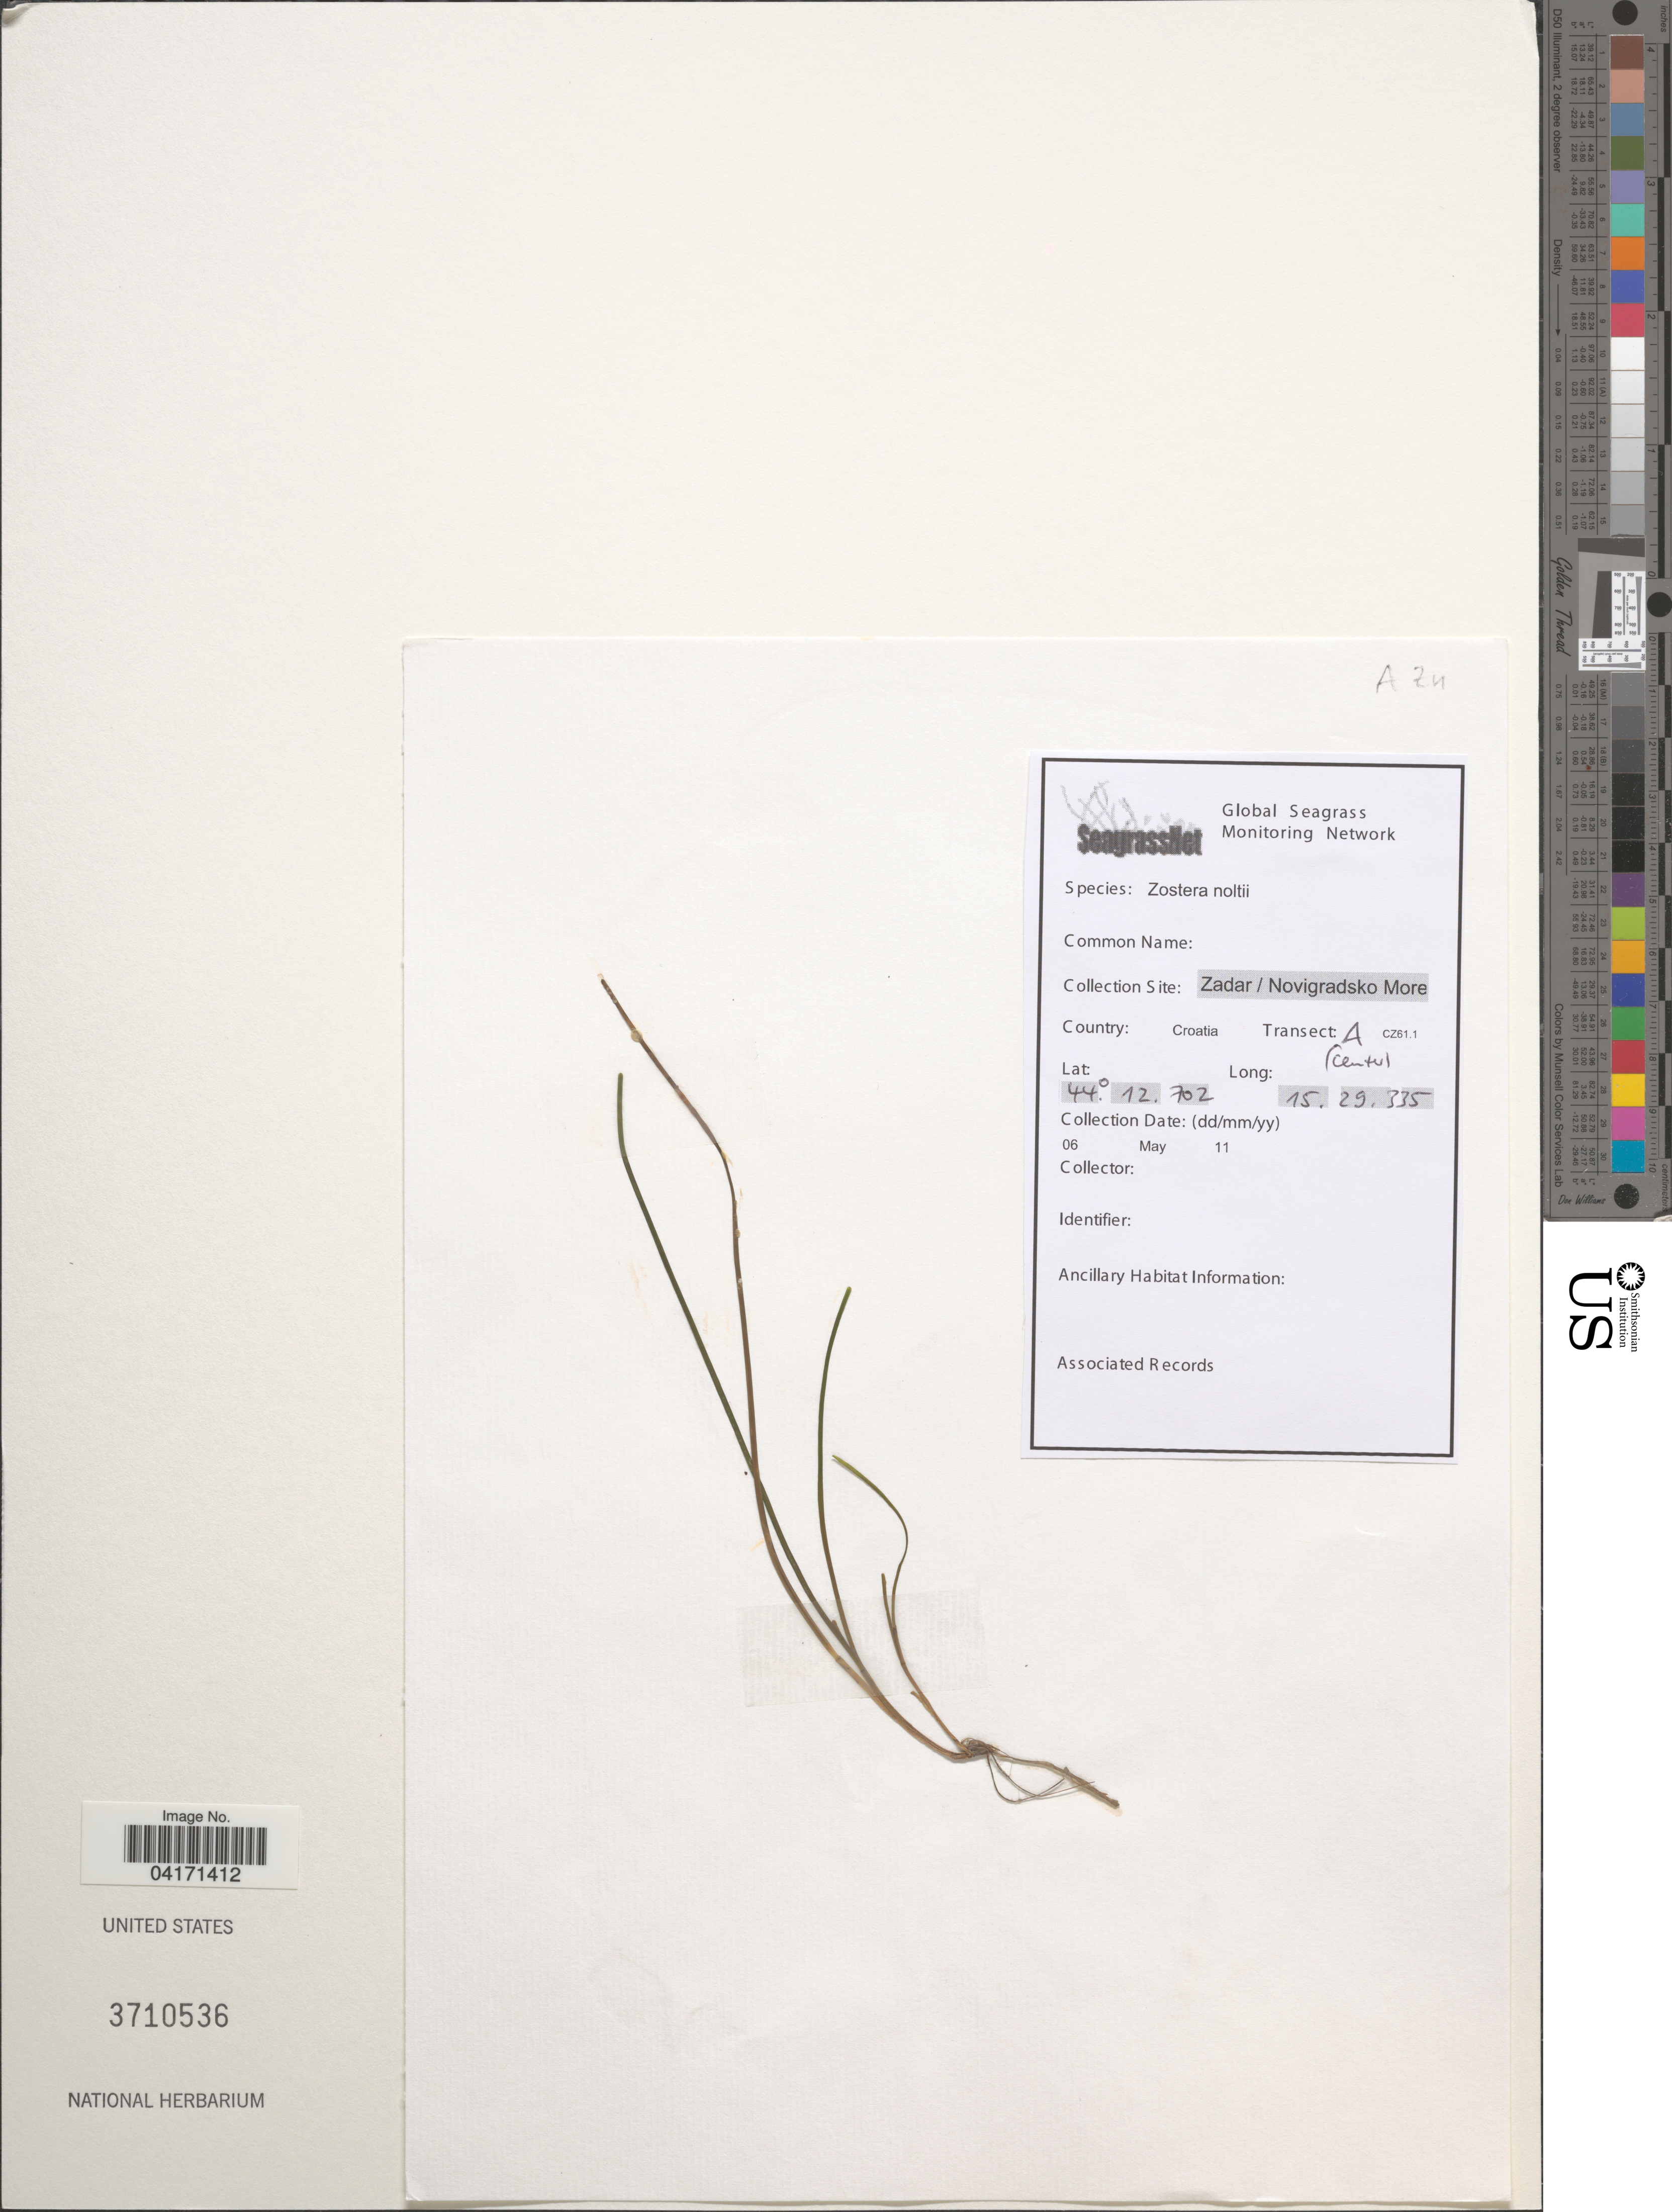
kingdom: Plantae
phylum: Tracheophyta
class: Liliopsida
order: Alismatales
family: Zosteraceae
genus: Zostera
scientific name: Zostera noltii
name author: Hornem.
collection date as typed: Transcribed d/m/y: 6/5/11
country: Croatia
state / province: Zadar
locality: Novigradsko More. Transect: A CZ61.1 (Center).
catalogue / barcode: US 3710536